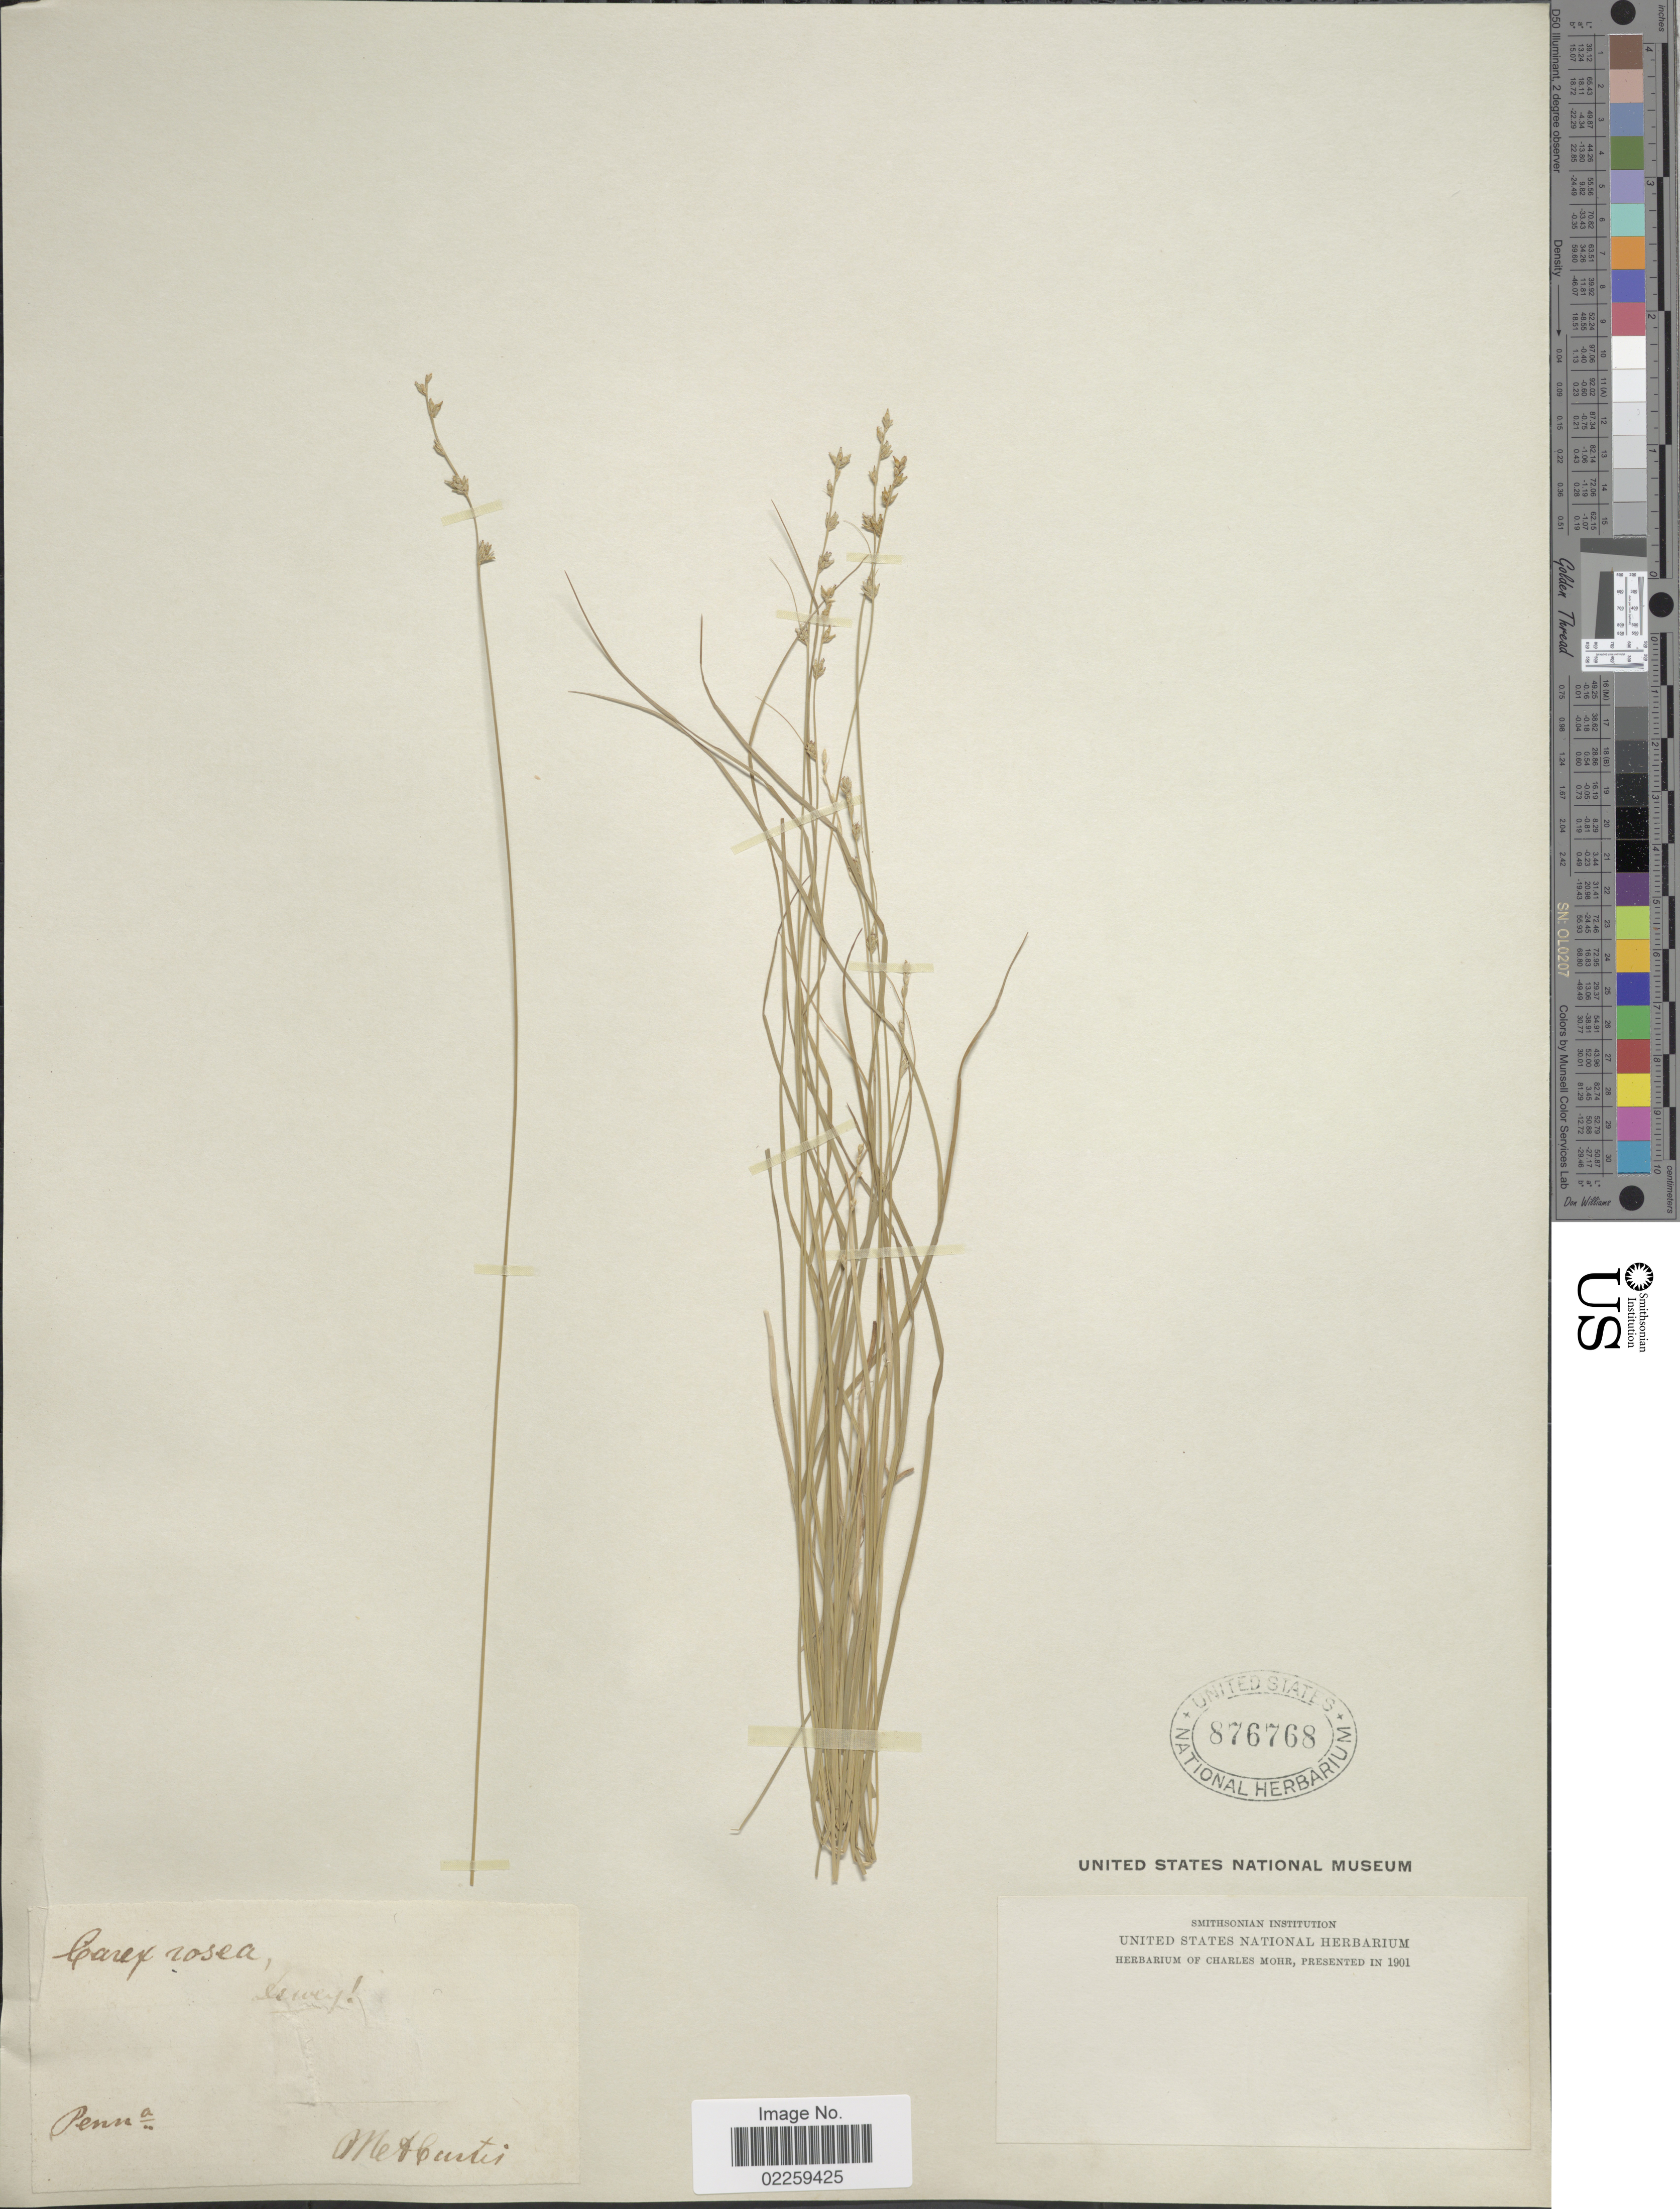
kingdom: Plantae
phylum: Tracheophyta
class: Liliopsida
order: Poales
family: Cyperaceae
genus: Carex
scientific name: Carex rosea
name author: Willd.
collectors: M. A. Curtis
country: United States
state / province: Pennsylvania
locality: Penna.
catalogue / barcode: US 876768